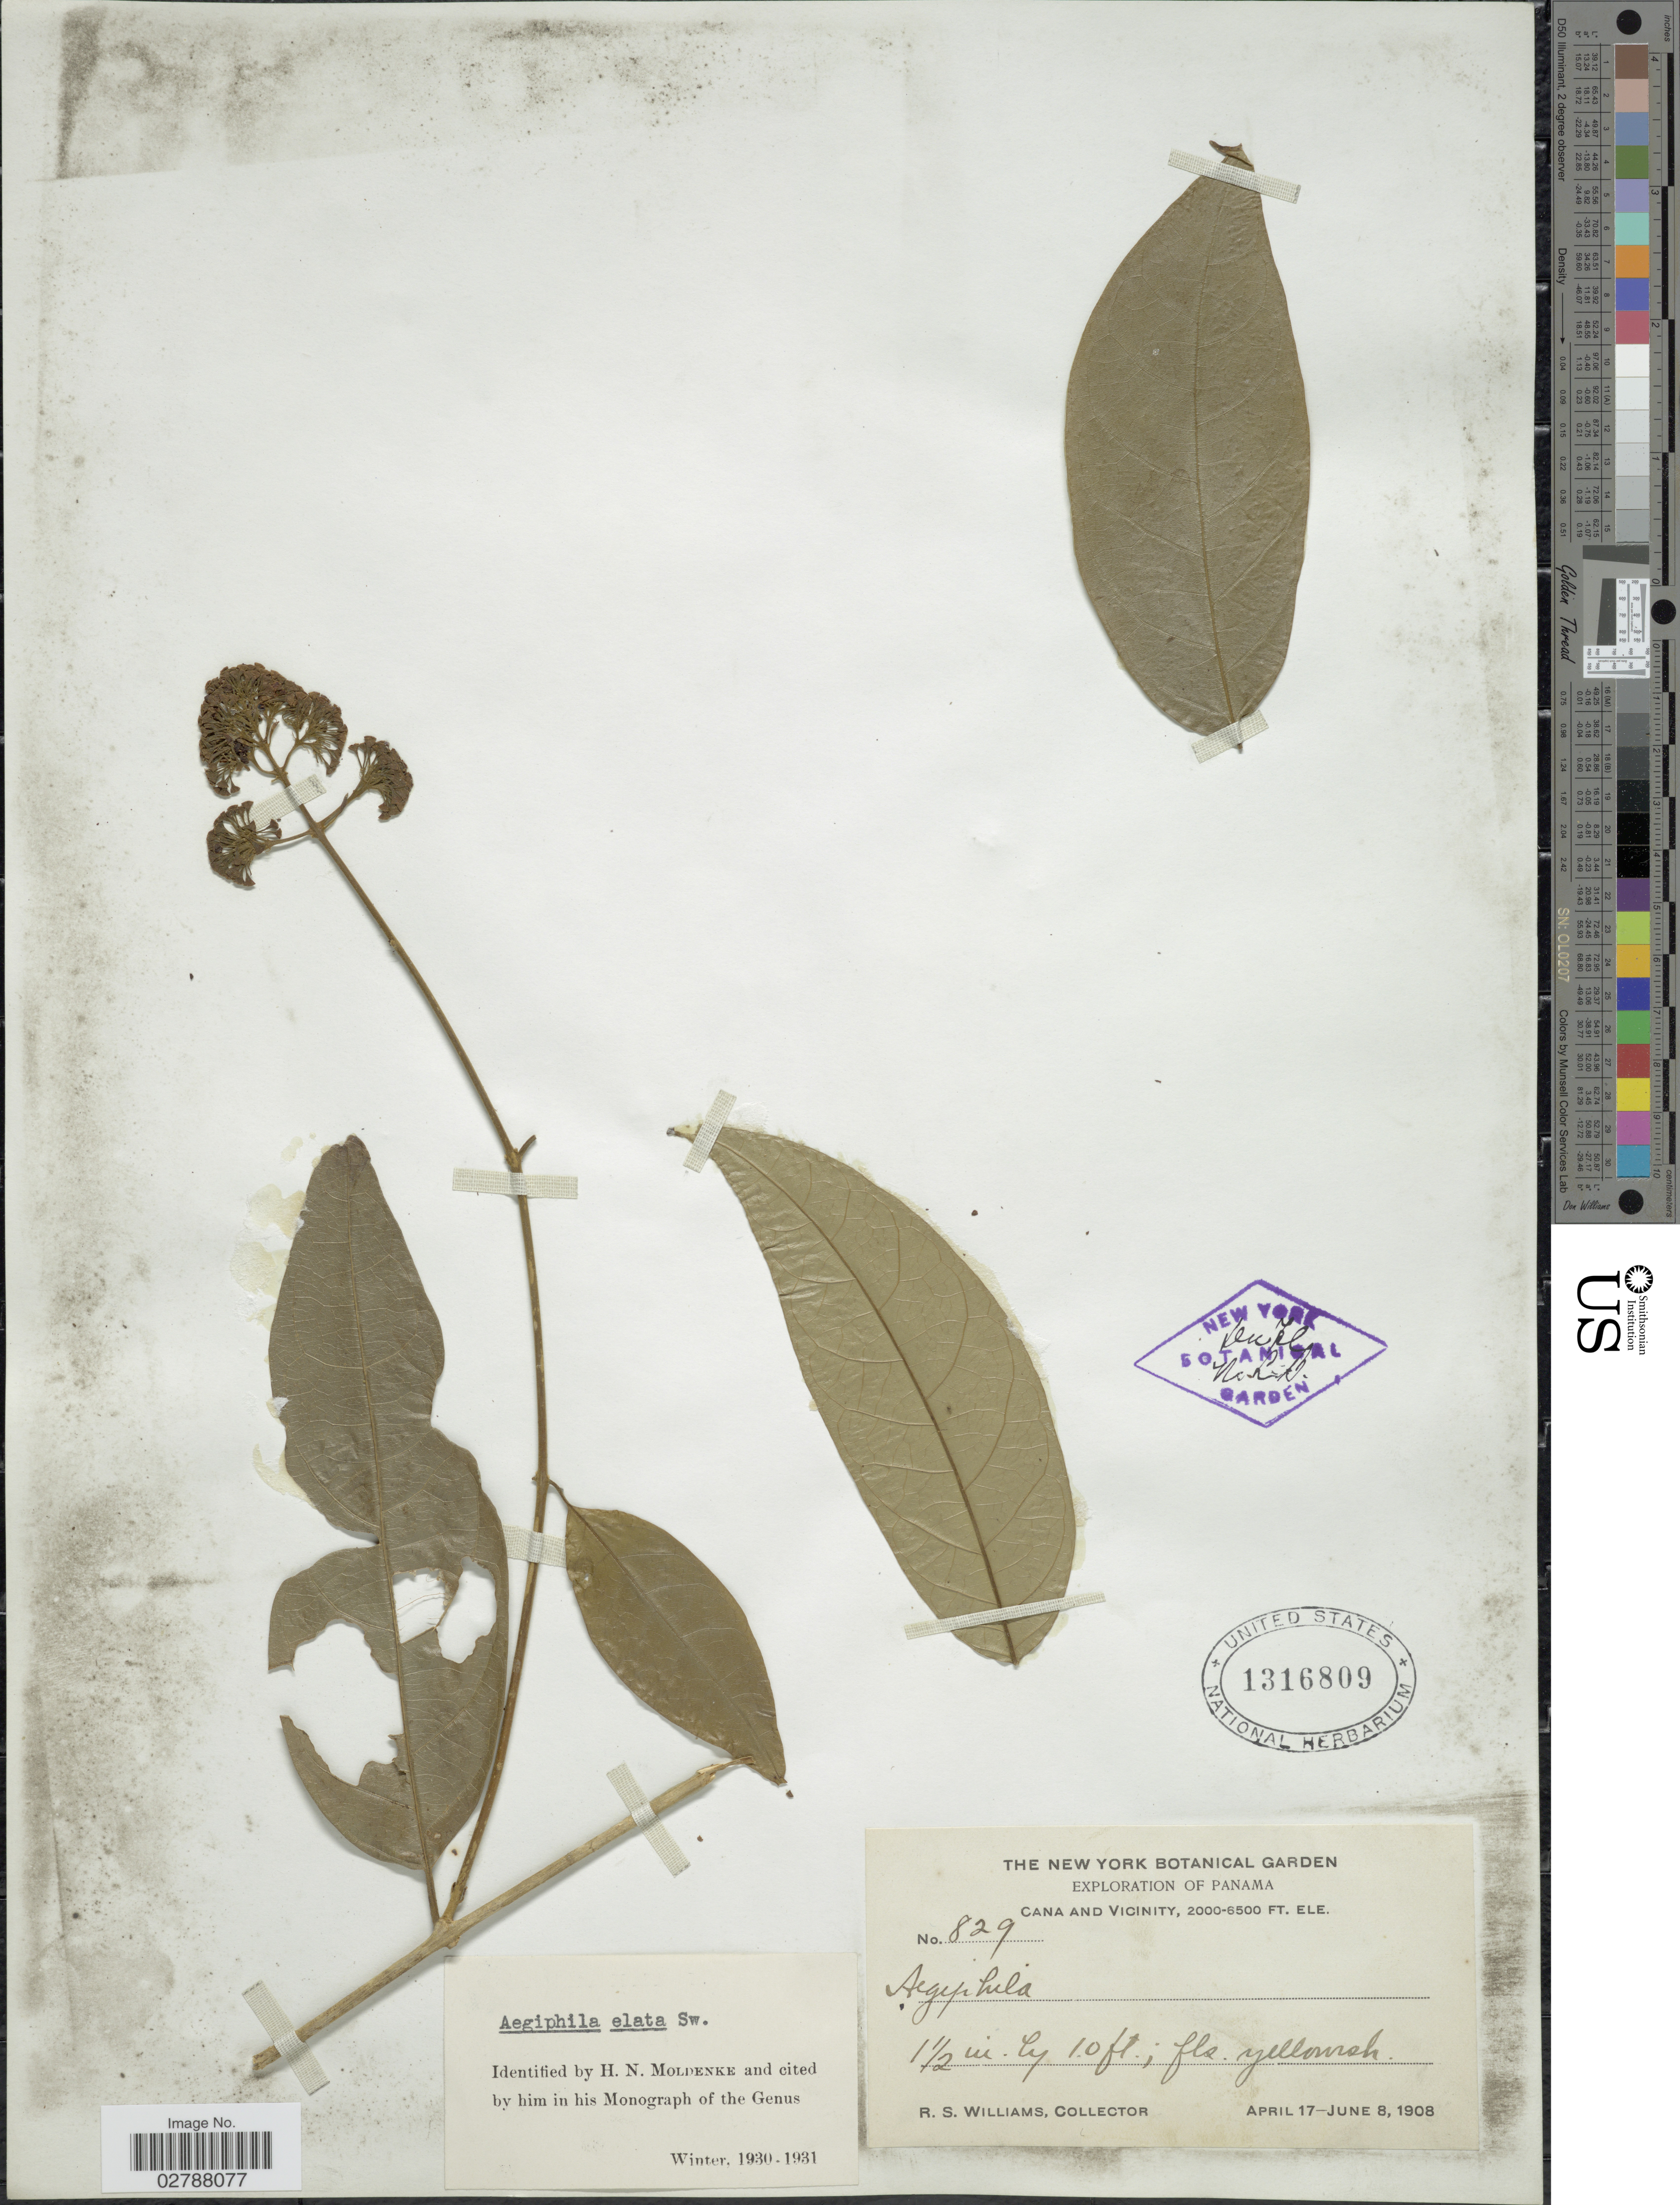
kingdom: Plantae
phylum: Tracheophyta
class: Magnoliopsida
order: Lamiales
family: Lamiaceae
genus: Aegiphila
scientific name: Aegiphila elata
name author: Sw.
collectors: R. S. Williams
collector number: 829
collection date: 1908-04-17/1908-06-08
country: Panama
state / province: Panamá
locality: Cana and Vicinity.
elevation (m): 610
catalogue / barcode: US 1316809